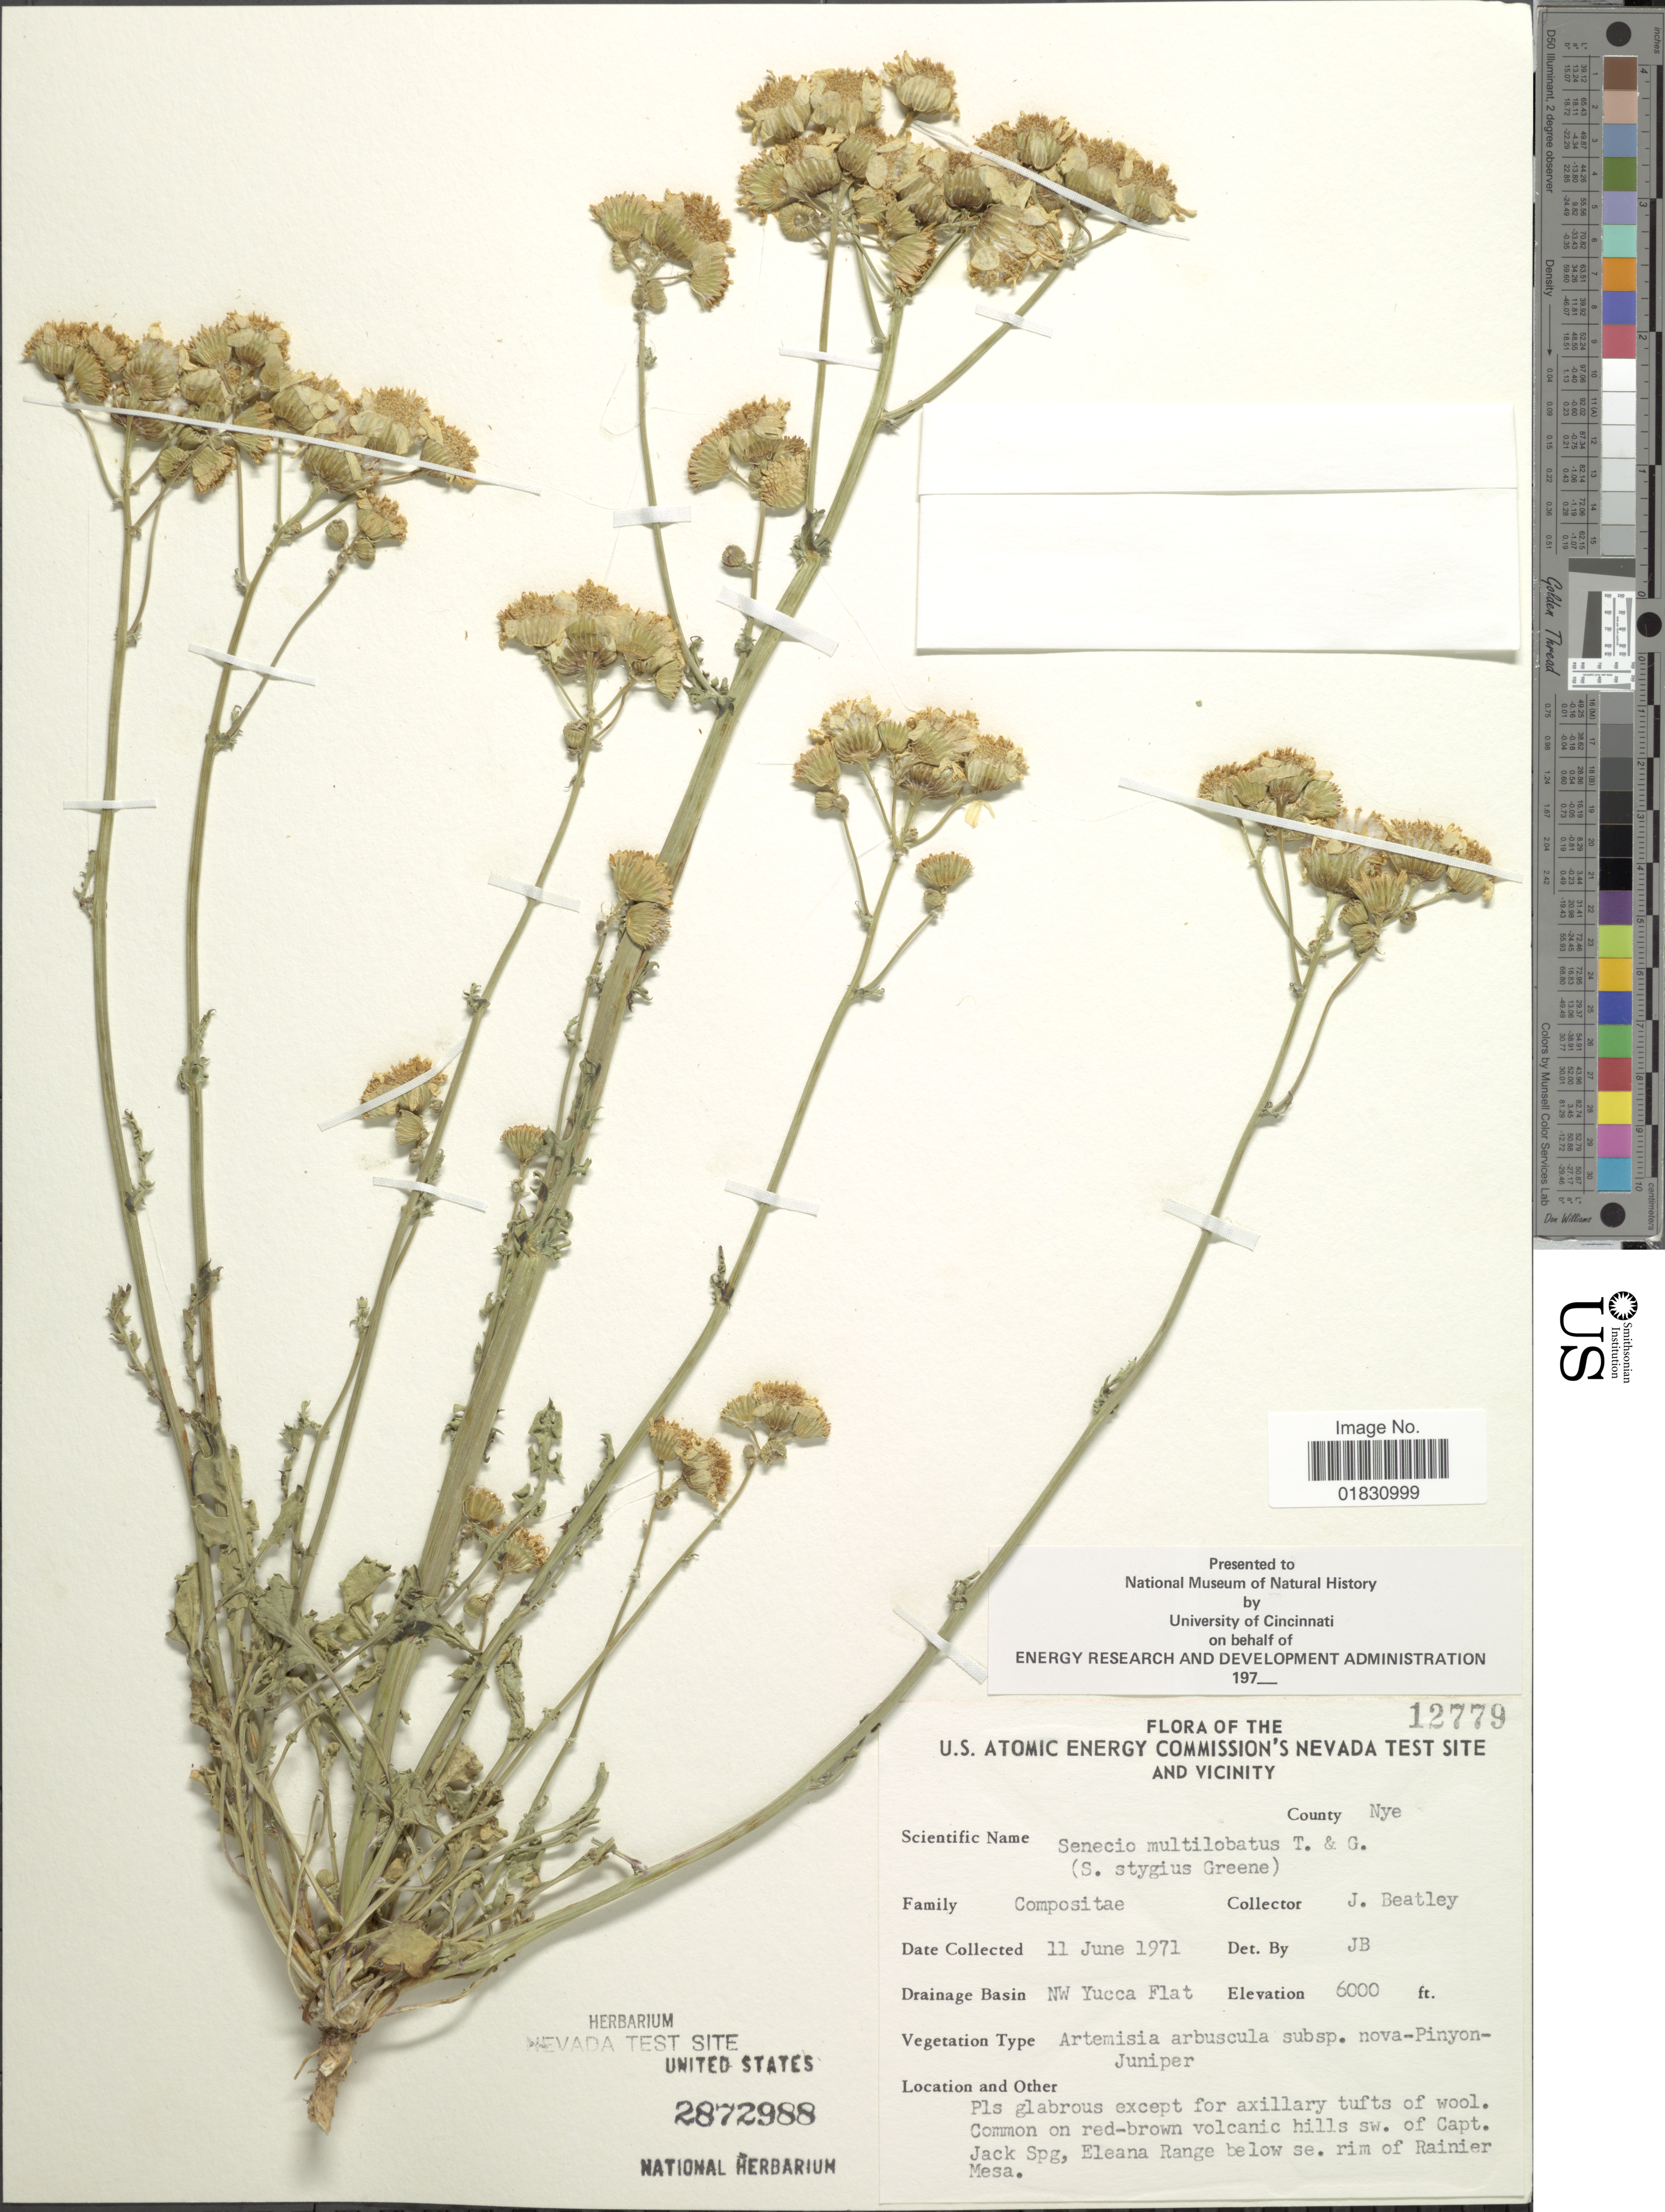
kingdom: Plantae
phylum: Tracheophyta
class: Magnoliopsida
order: Asterales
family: Asteraceae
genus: Packera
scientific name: Packera multilobata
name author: (Torr. & A. Gray) W.A. Weber & Á. Löve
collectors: J. C. Beatley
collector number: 12779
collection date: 1971-06-11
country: United States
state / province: Nevada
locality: U.S. Atomic Energy Commission's Nevada Test Site And Vicinity, County Nye, Drainage Basin NW Yucca Flat, Common on red-brown volcanic hills sw. of Capt. Jack Spg, Eleana Range below se. rim of Rainier Mesa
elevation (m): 1829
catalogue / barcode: US 2872988